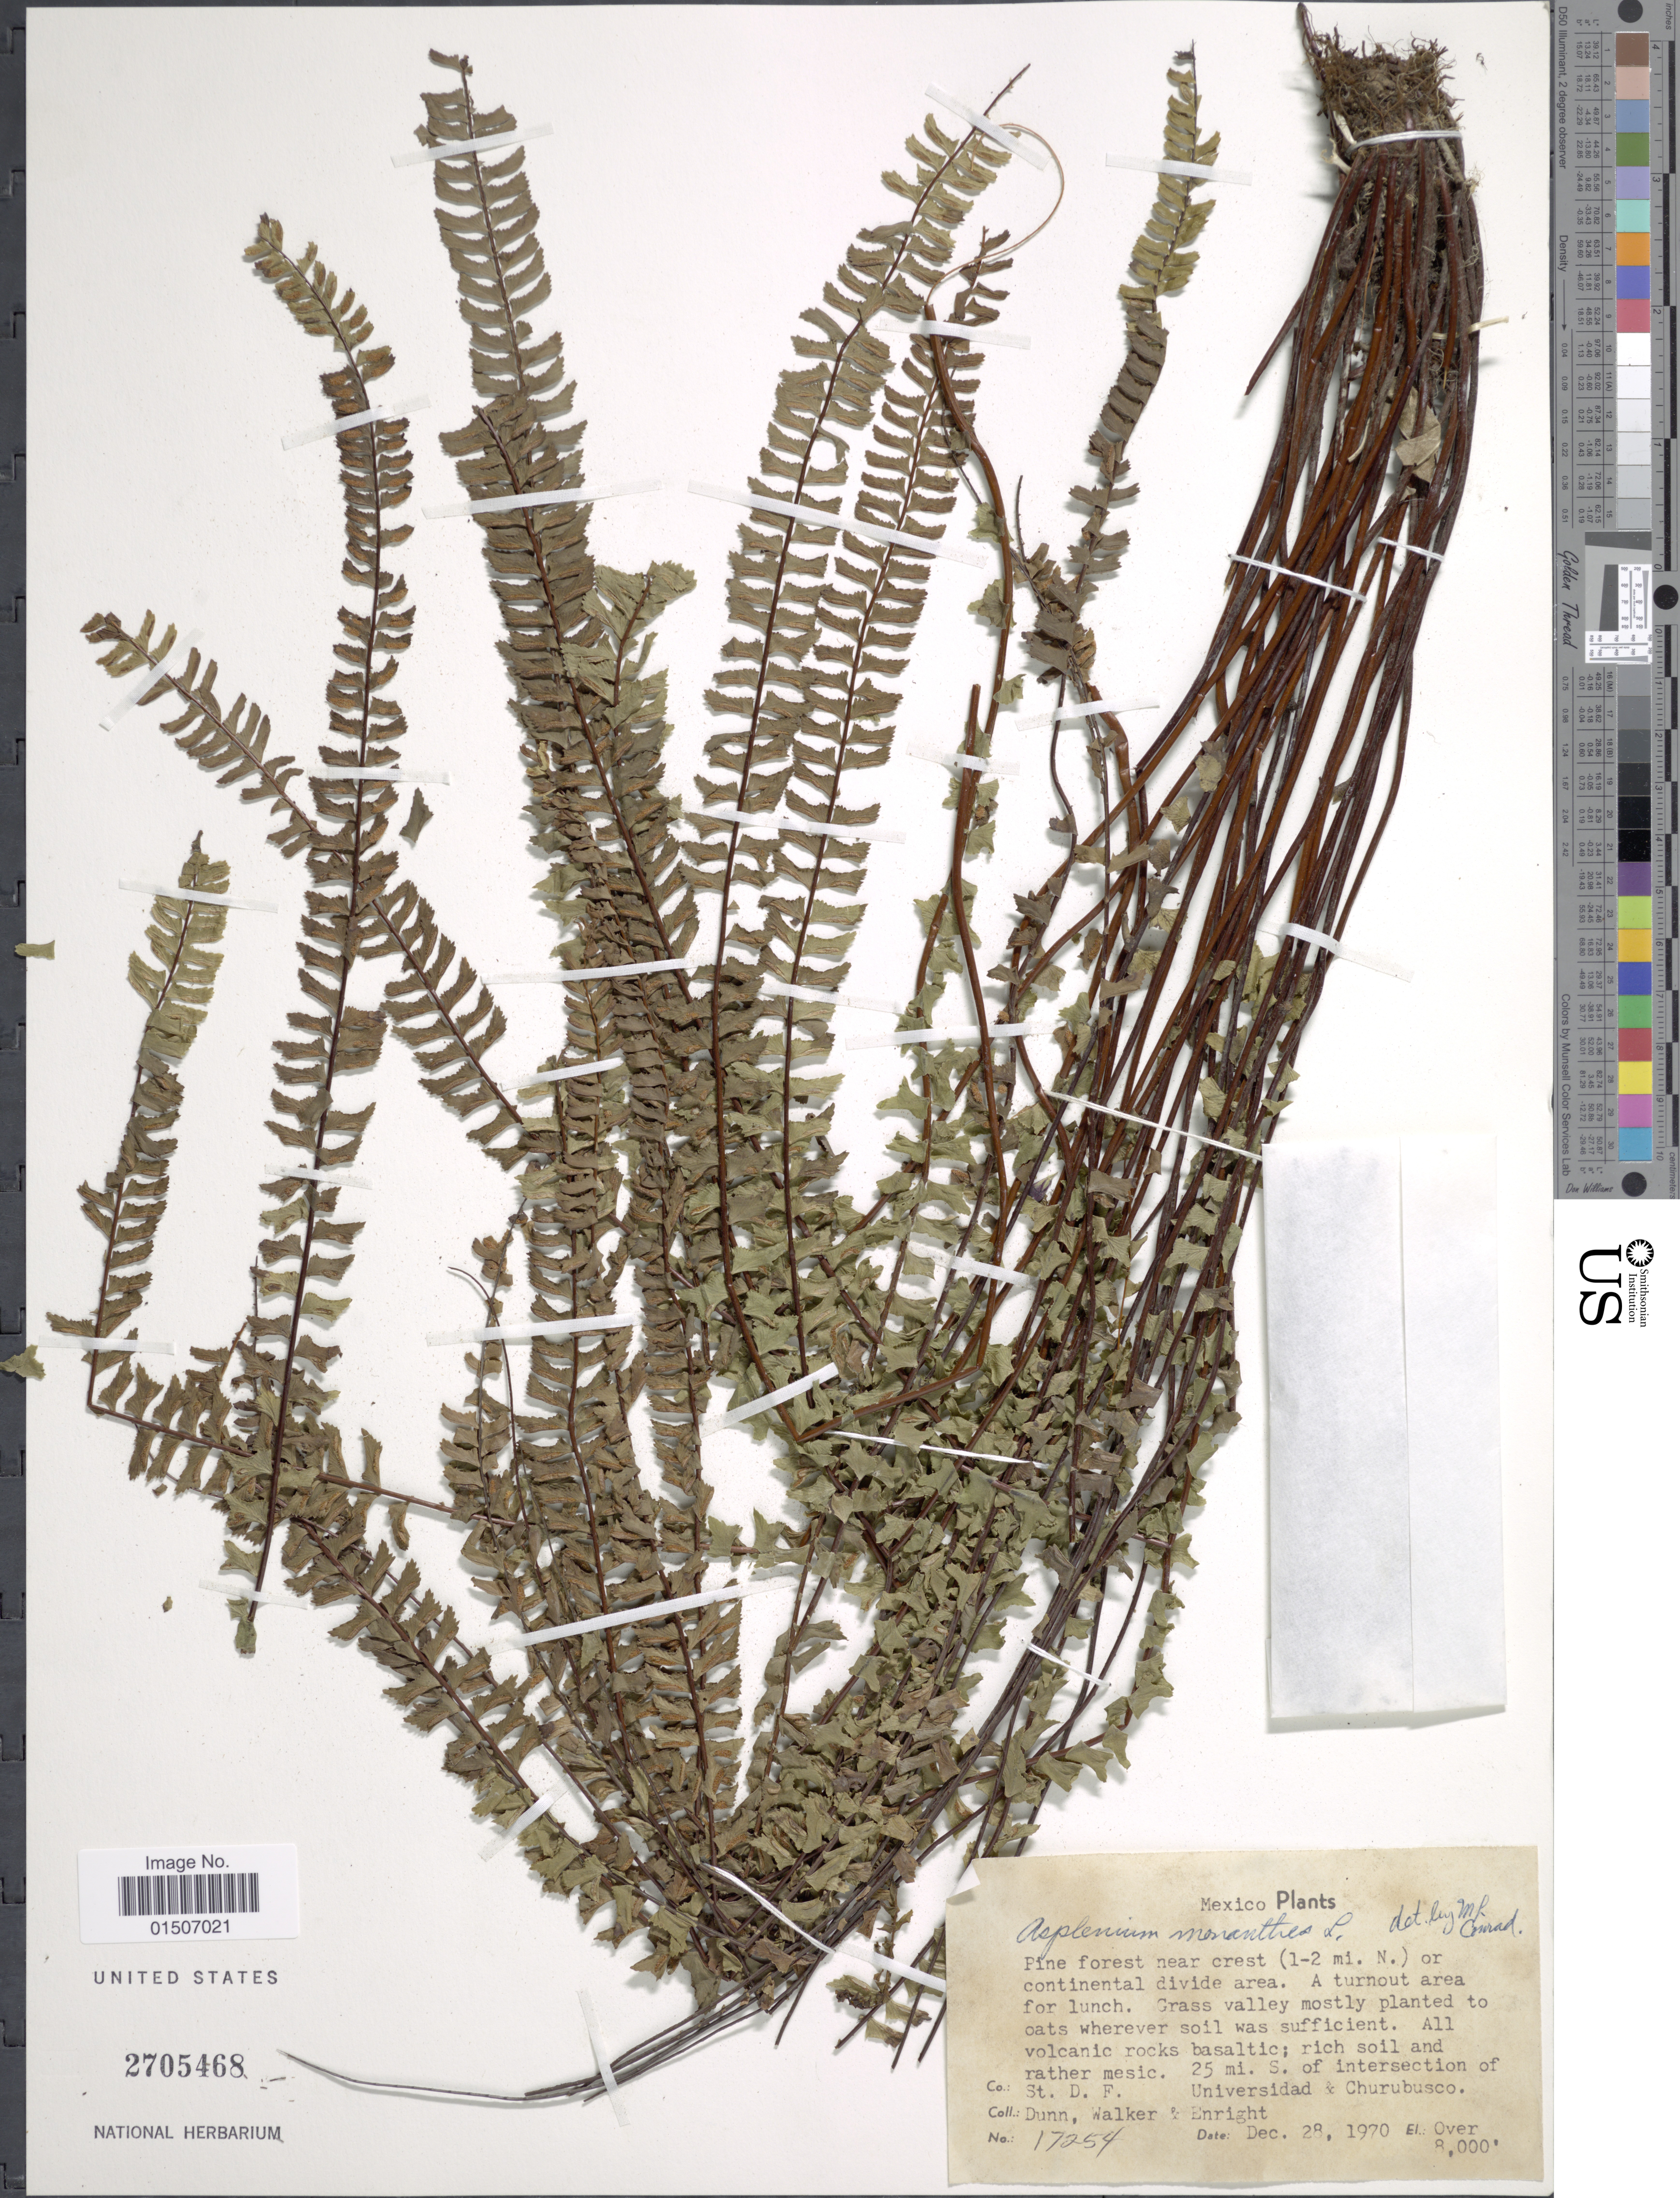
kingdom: Plantae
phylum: Tracheophyta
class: Polypodiopsida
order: Polypodiales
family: Aspleniaceae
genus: Asplenium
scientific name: Asplenium monanthes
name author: L.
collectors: -- Dunn, -. Walker & -. Enright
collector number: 17254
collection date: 1970-12-28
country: Mexico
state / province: Distrito Federal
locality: Pine forest near crest (1-2 mi. N.) or continental divide area. Co: St D.F. 25 mi. S. of intersection of Universidad & Churubusco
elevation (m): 2438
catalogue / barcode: US 2705468